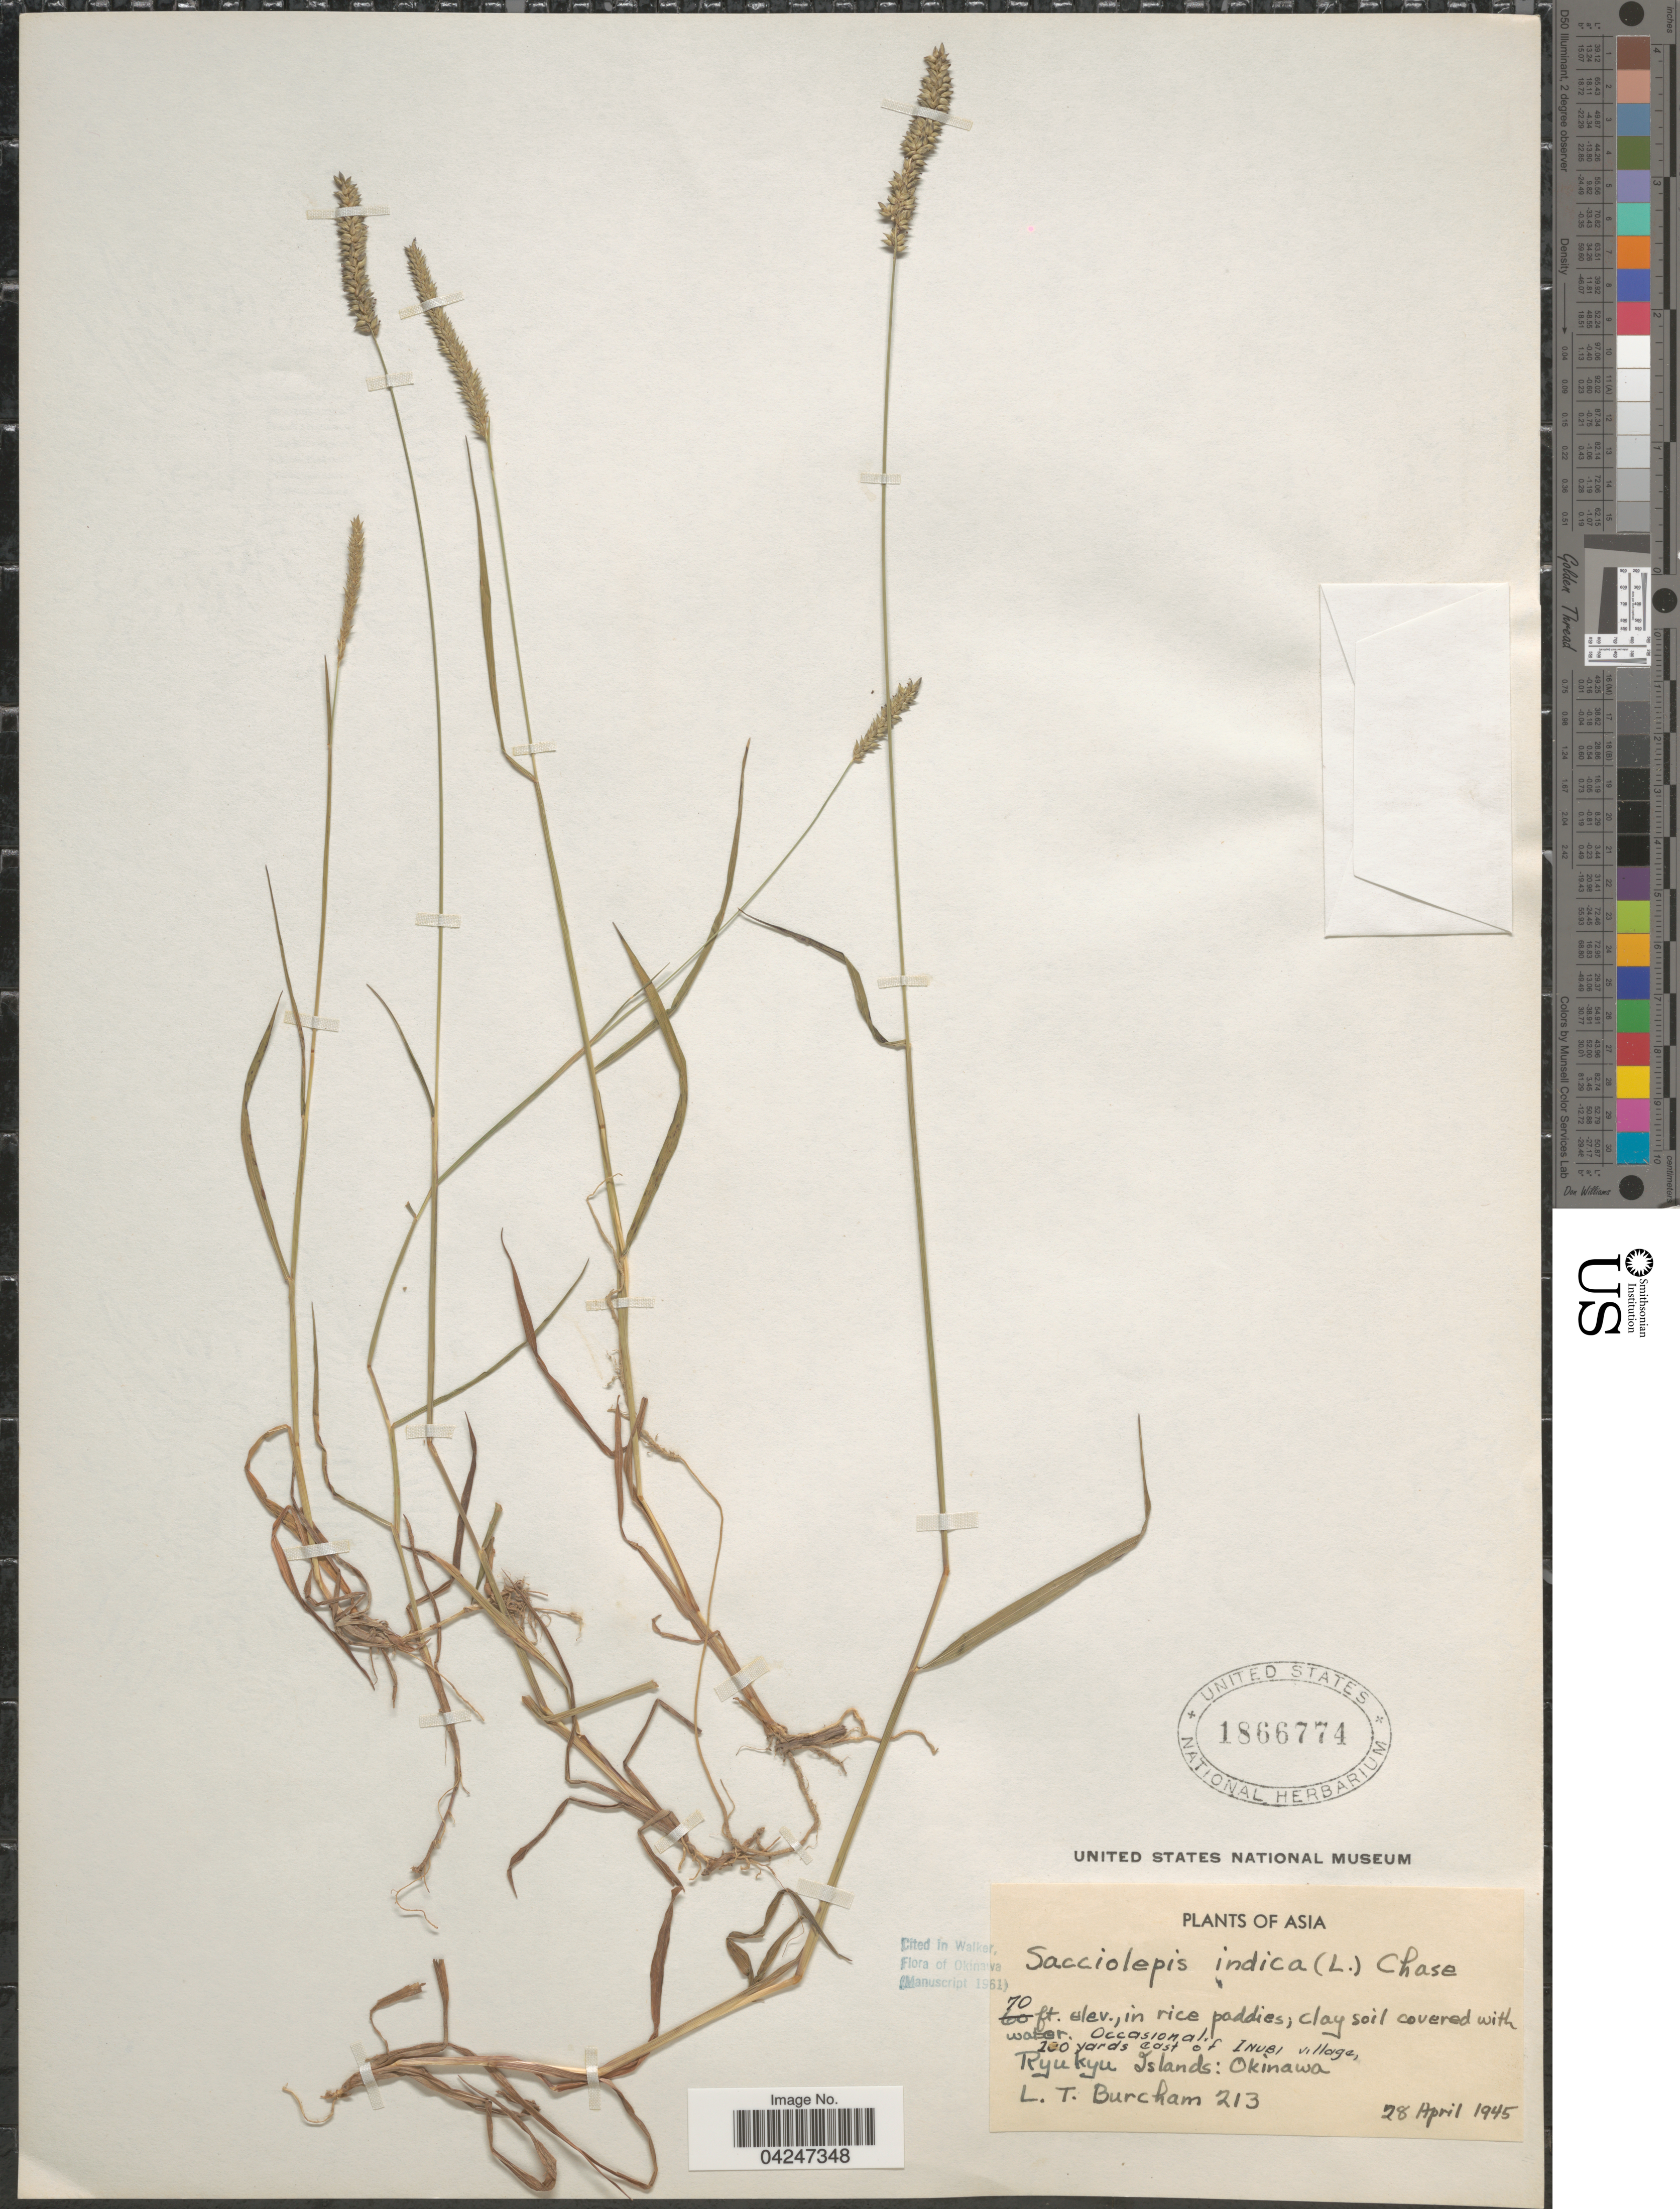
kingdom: Plantae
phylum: Tracheophyta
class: Liliopsida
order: Poales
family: Poaceae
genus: Sacciolepis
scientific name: Sacciolepis indica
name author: (L.) Chase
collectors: L. Burcham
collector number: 213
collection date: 1945-04-28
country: Japan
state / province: Okinawa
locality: In rice paddies, clay soil covered with water. Occasional 200 yards east of Inubi village. Ryukyu Islands.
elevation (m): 21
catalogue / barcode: US 1866774